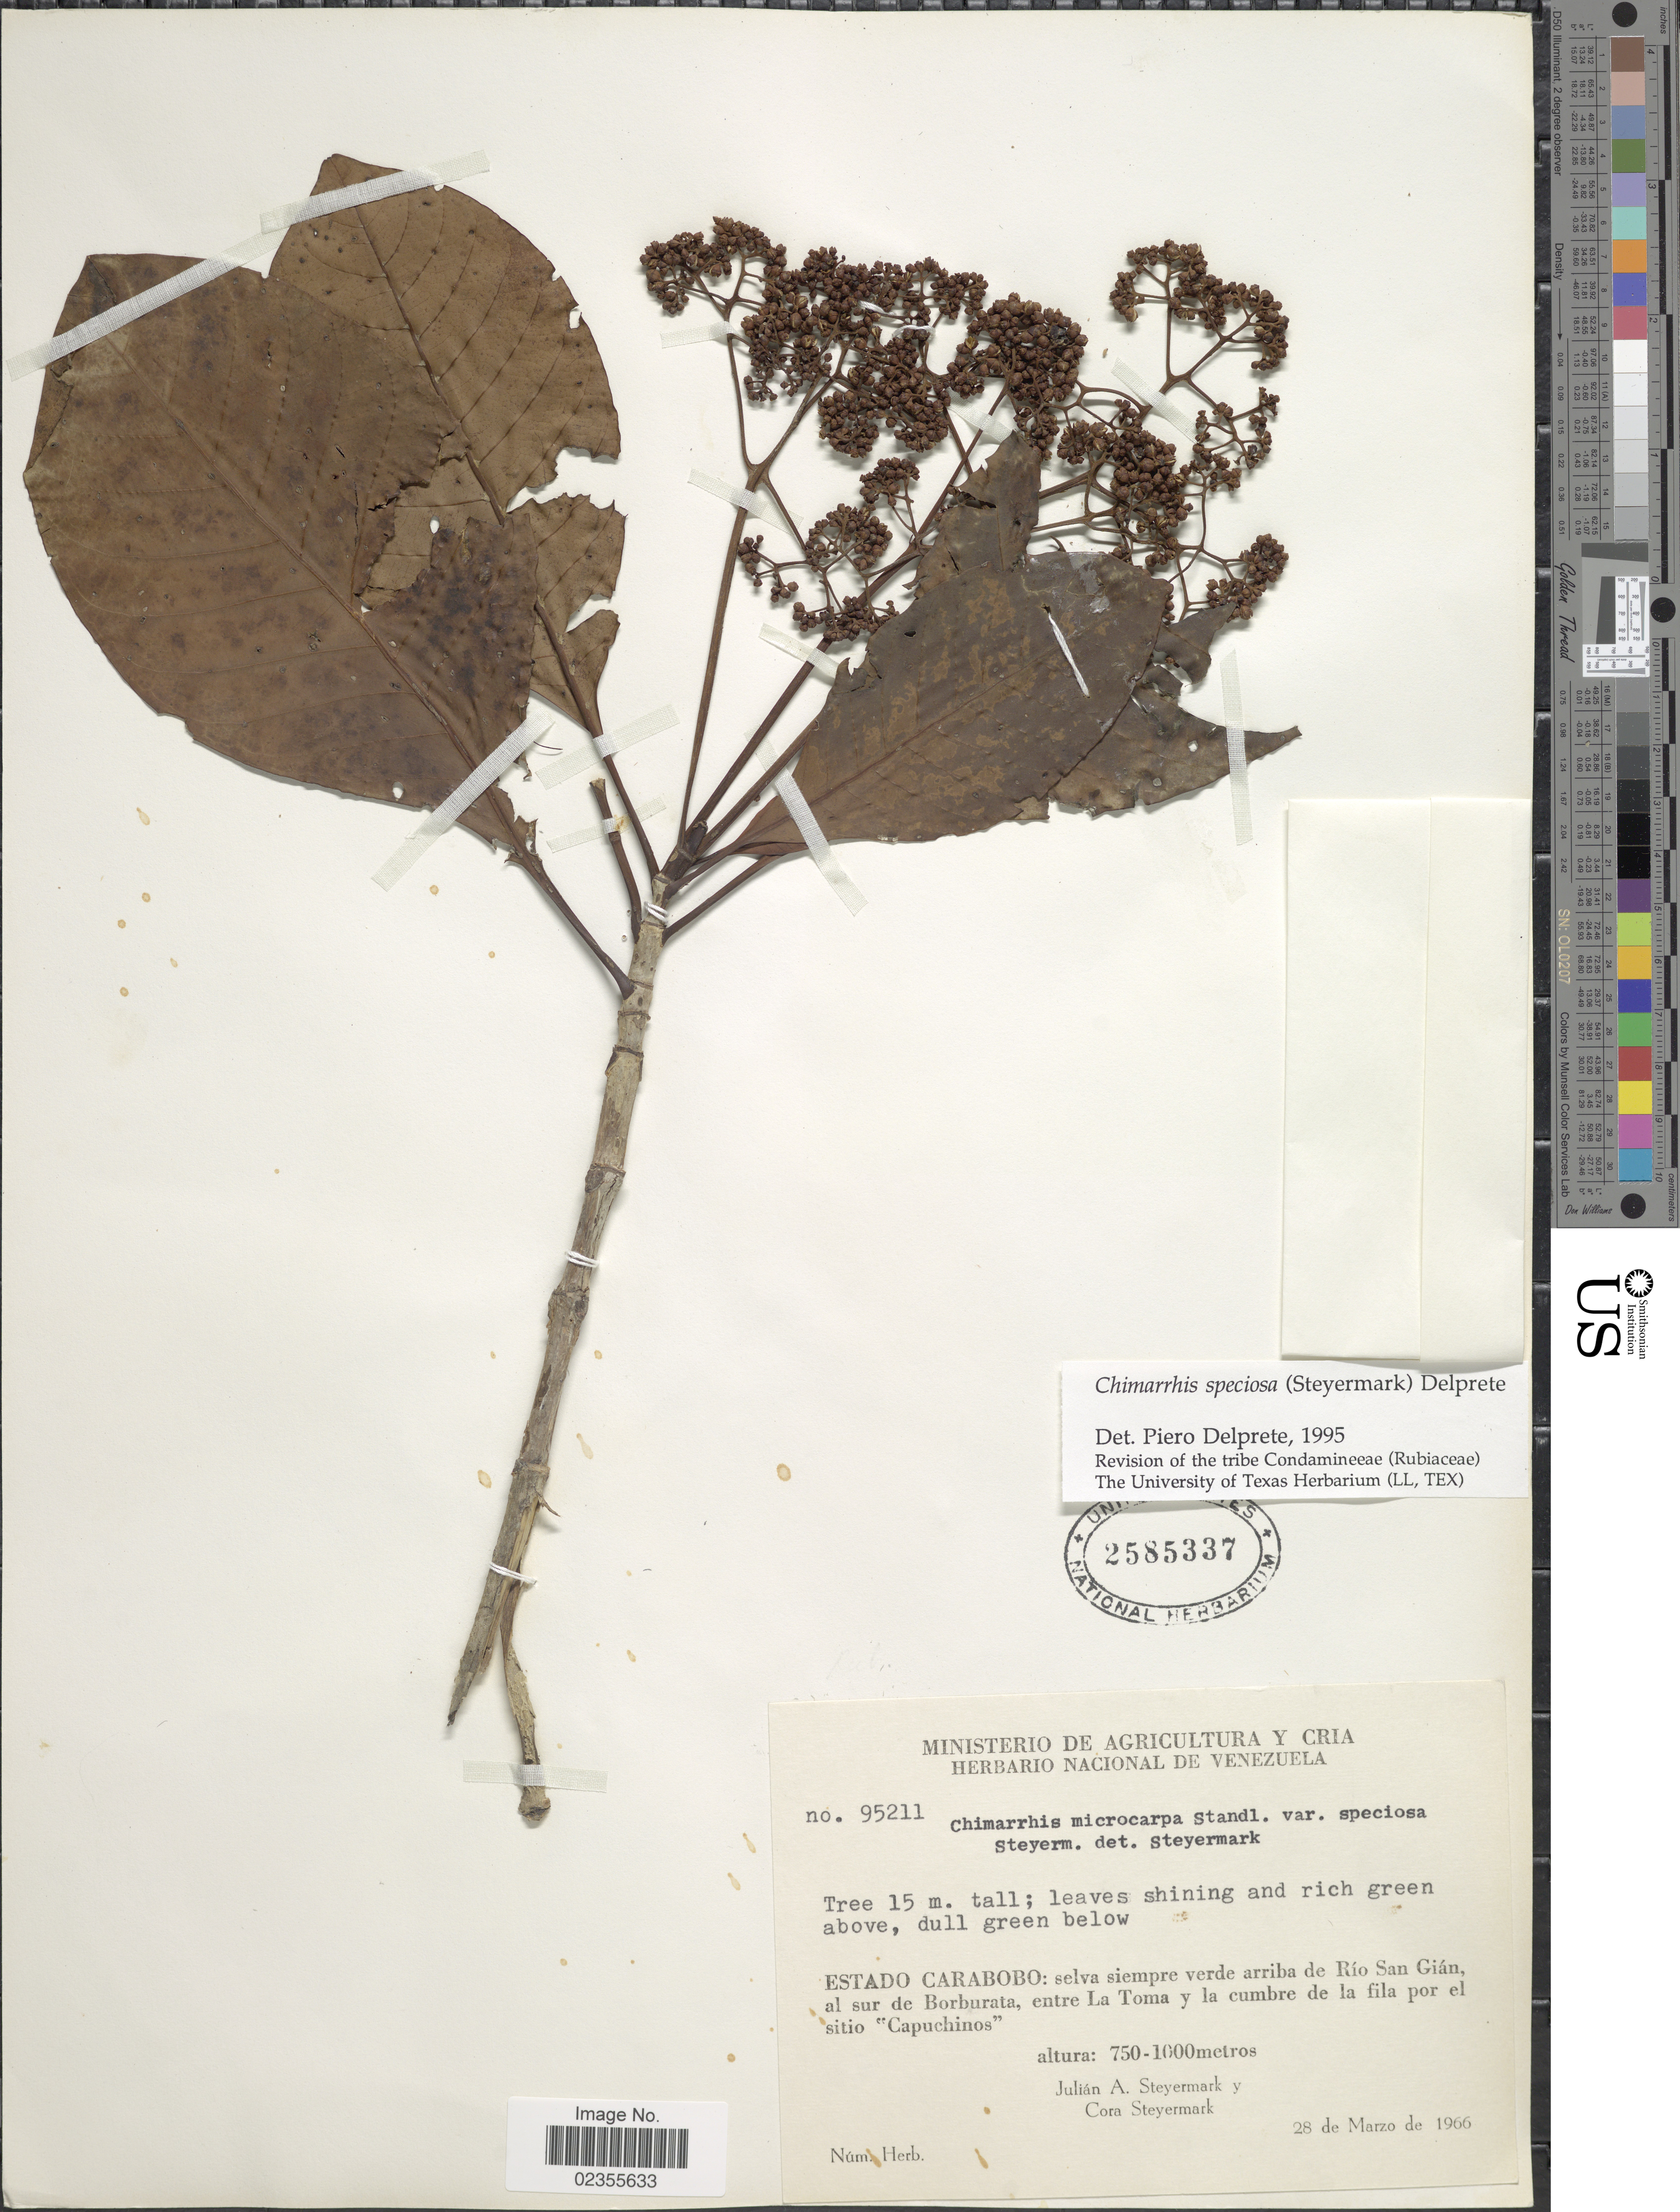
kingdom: Plantae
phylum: Tracheophyta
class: Magnoliopsida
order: Gentianales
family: Rubiaceae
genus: Chimarrhis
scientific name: Chimarrhis speciosa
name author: (Steyerm.) Delprete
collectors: J. Steyermark & C. Steyermark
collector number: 95211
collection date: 1966-03-28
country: Venezuela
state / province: Carabobo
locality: Arriba de Rio San Gian, al sur de Borburata, entre La Toma y la cumbre de la fila por el sitio "Capuchinos"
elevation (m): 750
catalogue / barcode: US 2585337